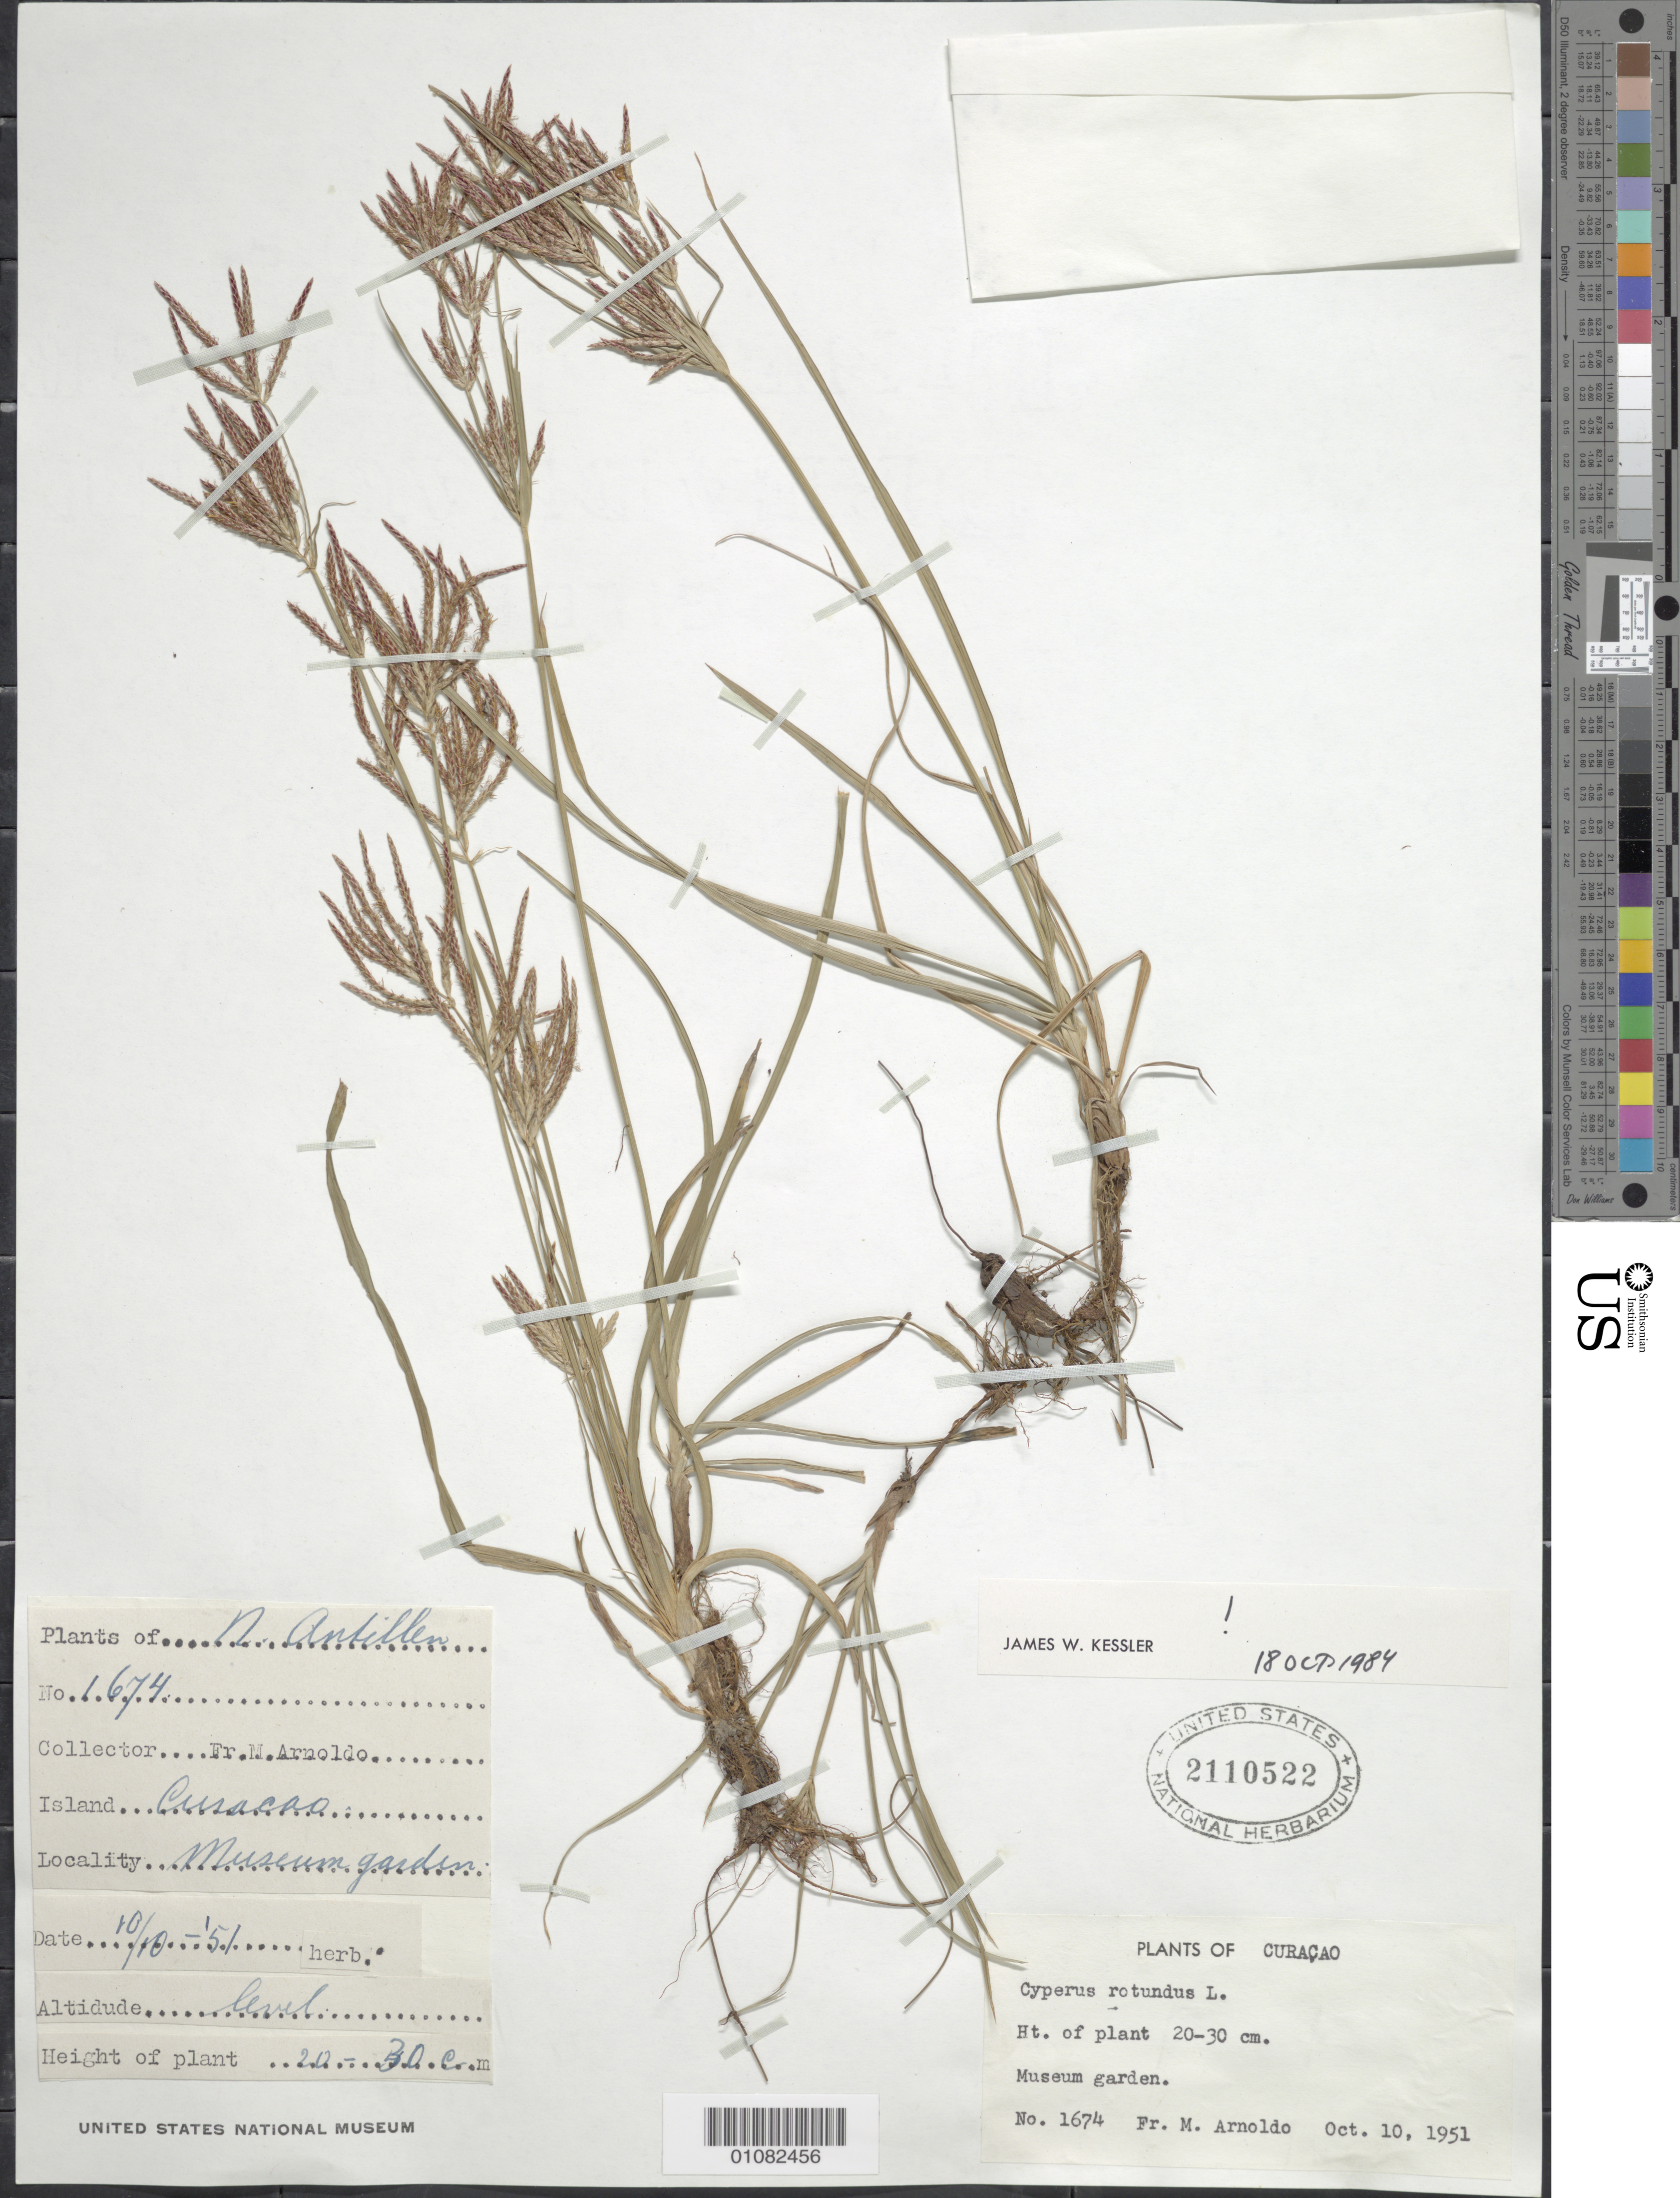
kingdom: Plantae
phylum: Tracheophyta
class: Liliopsida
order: Poales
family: Cyperaceae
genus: Cyperus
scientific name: Cyperus rotundus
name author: L.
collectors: N. Arnoldo-Broeders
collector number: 1674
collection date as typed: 10 Oct 1951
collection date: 1951-10-10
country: Curaçao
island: Curaçao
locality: Museum garden.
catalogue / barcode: US 2110522